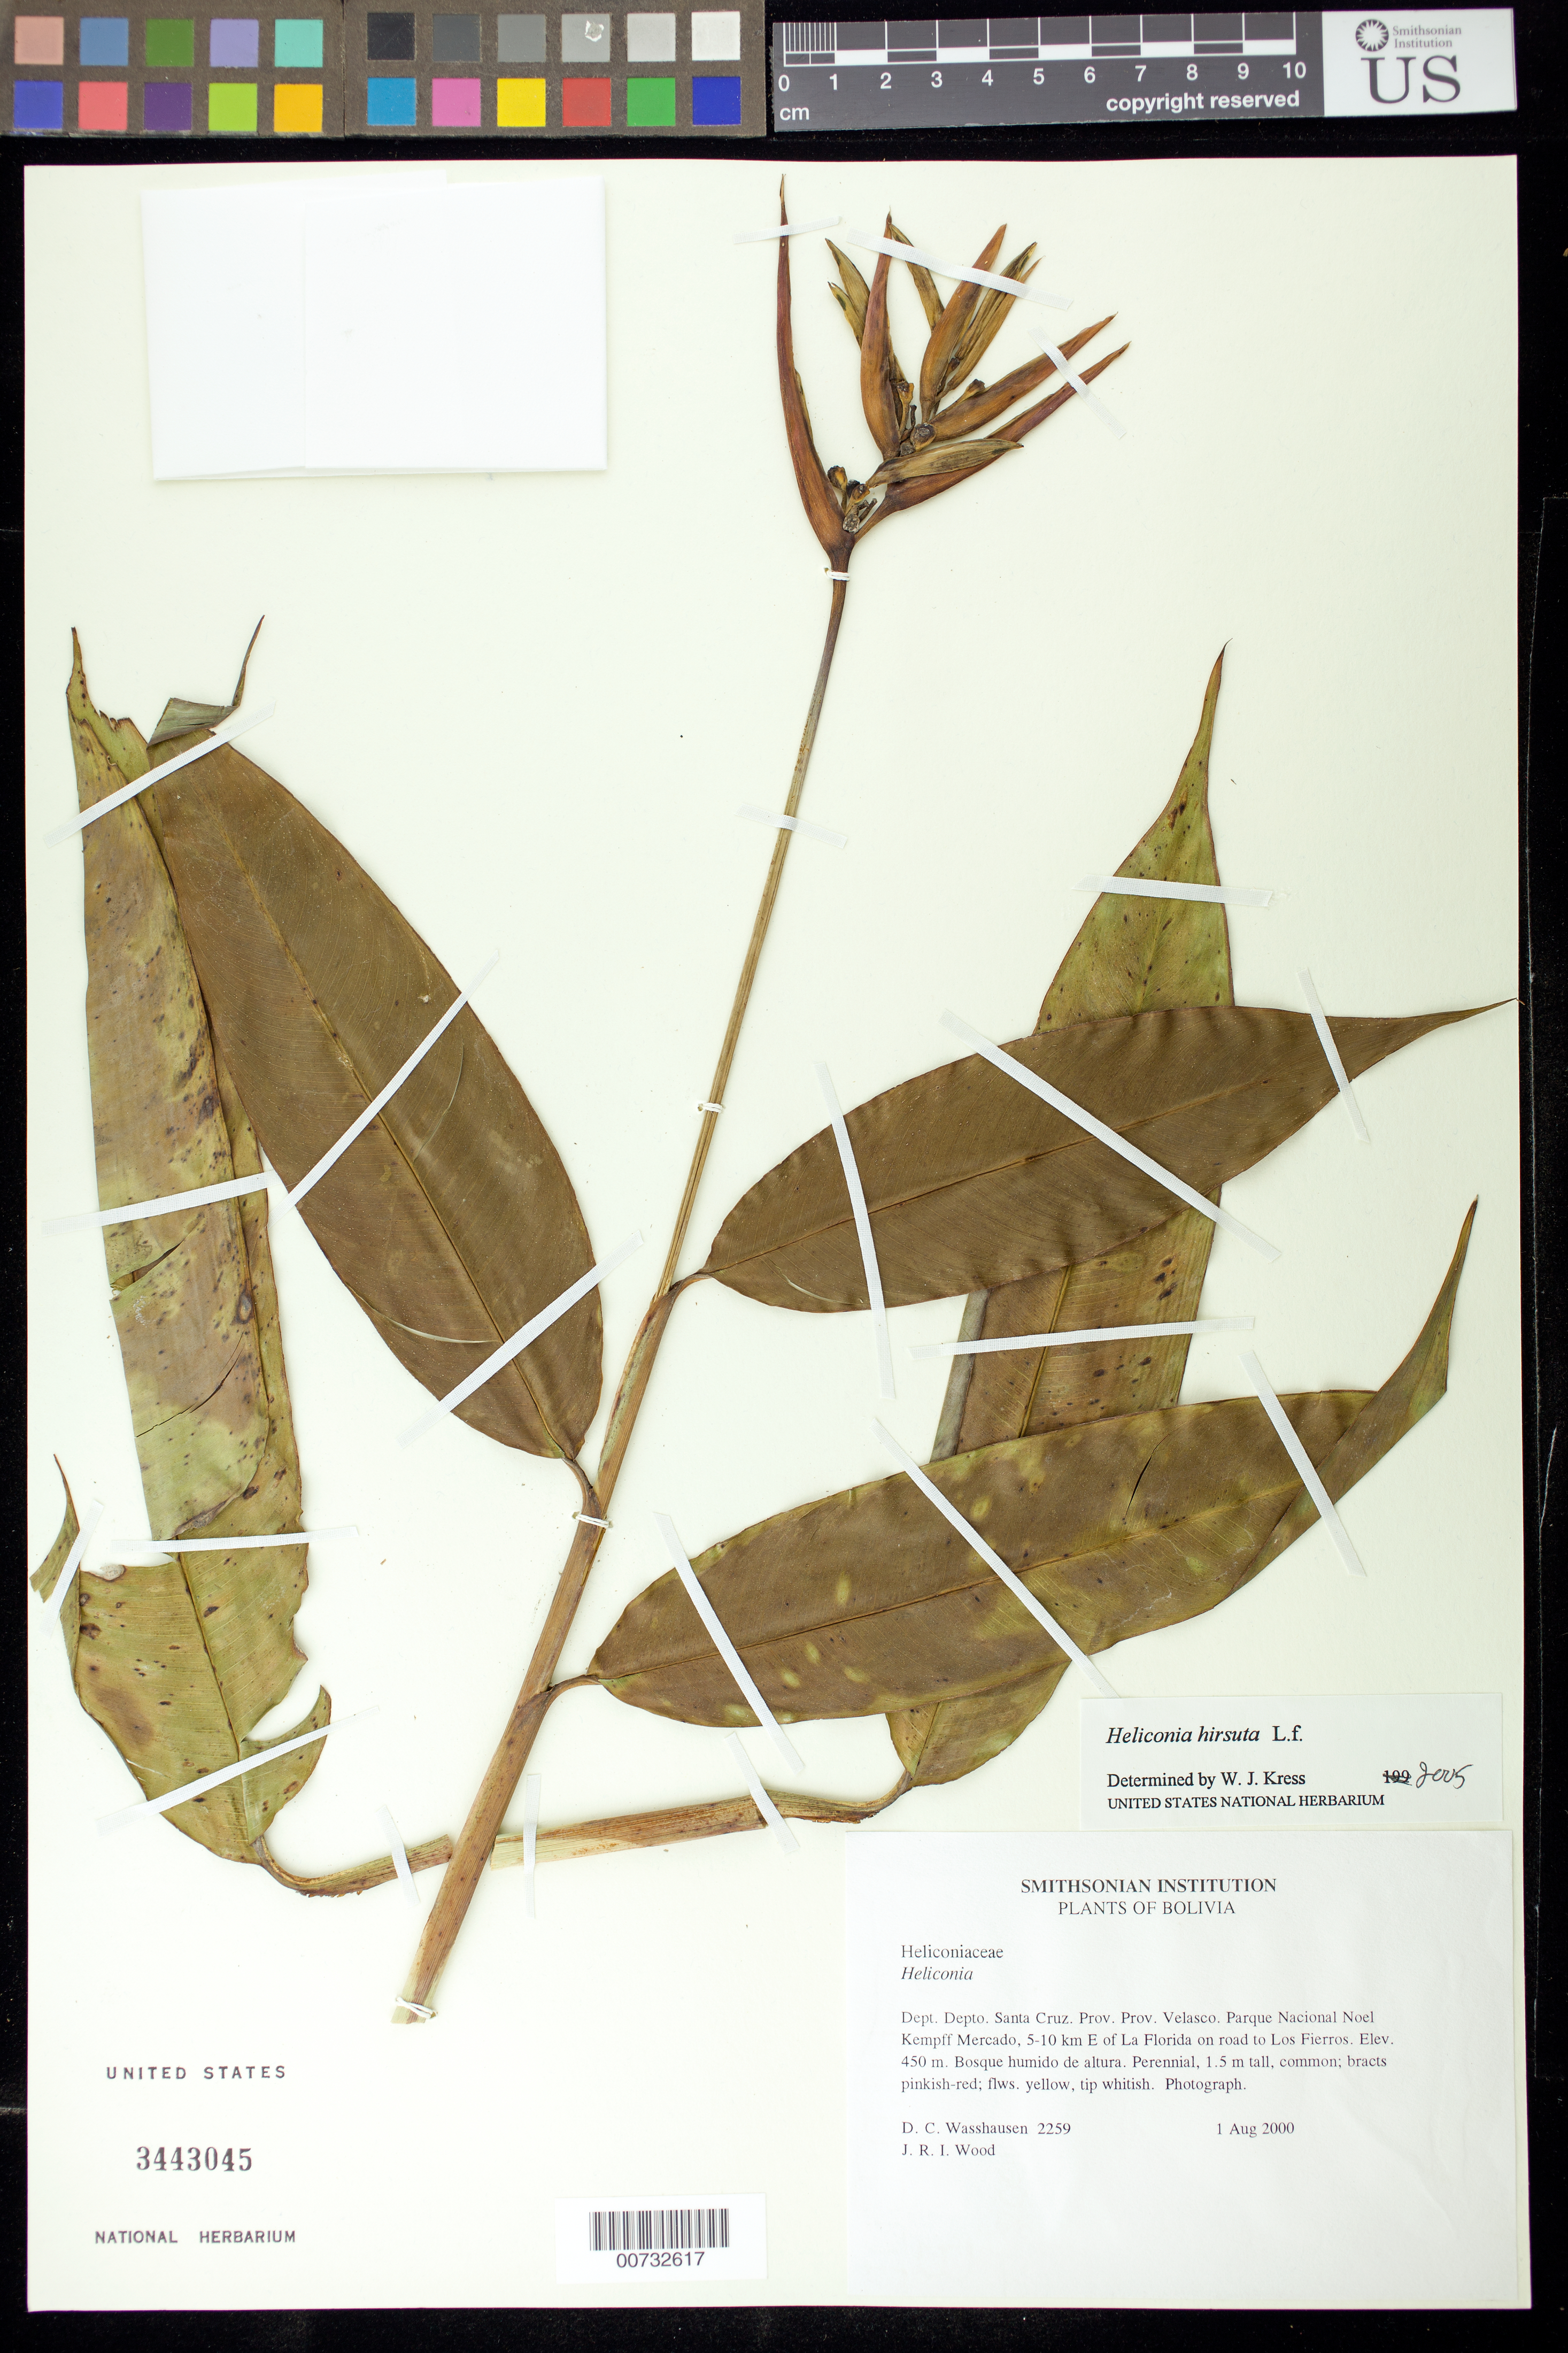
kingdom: Plantae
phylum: Tracheophyta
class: Liliopsida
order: Zingiberales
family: Heliconiaceae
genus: Heliconia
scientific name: Heliconia hirsuta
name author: L. f.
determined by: Kress, W. J., (US), Smithsonian Institution - National Museum of Natural History (UNITED STATES)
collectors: D. C. Wasshausen & J. R. I. Wood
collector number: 2259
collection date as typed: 01 Aug 2000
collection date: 2000-08-01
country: Bolivia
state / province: Santa Cruz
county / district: Velasco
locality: Parque Nacional Noel Kempff Mercado. Serrania de Huanchaca. Trail between Los Fierros and base of Meseta de Caparusch.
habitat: Bosque humido de altura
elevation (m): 450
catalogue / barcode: US 3443045